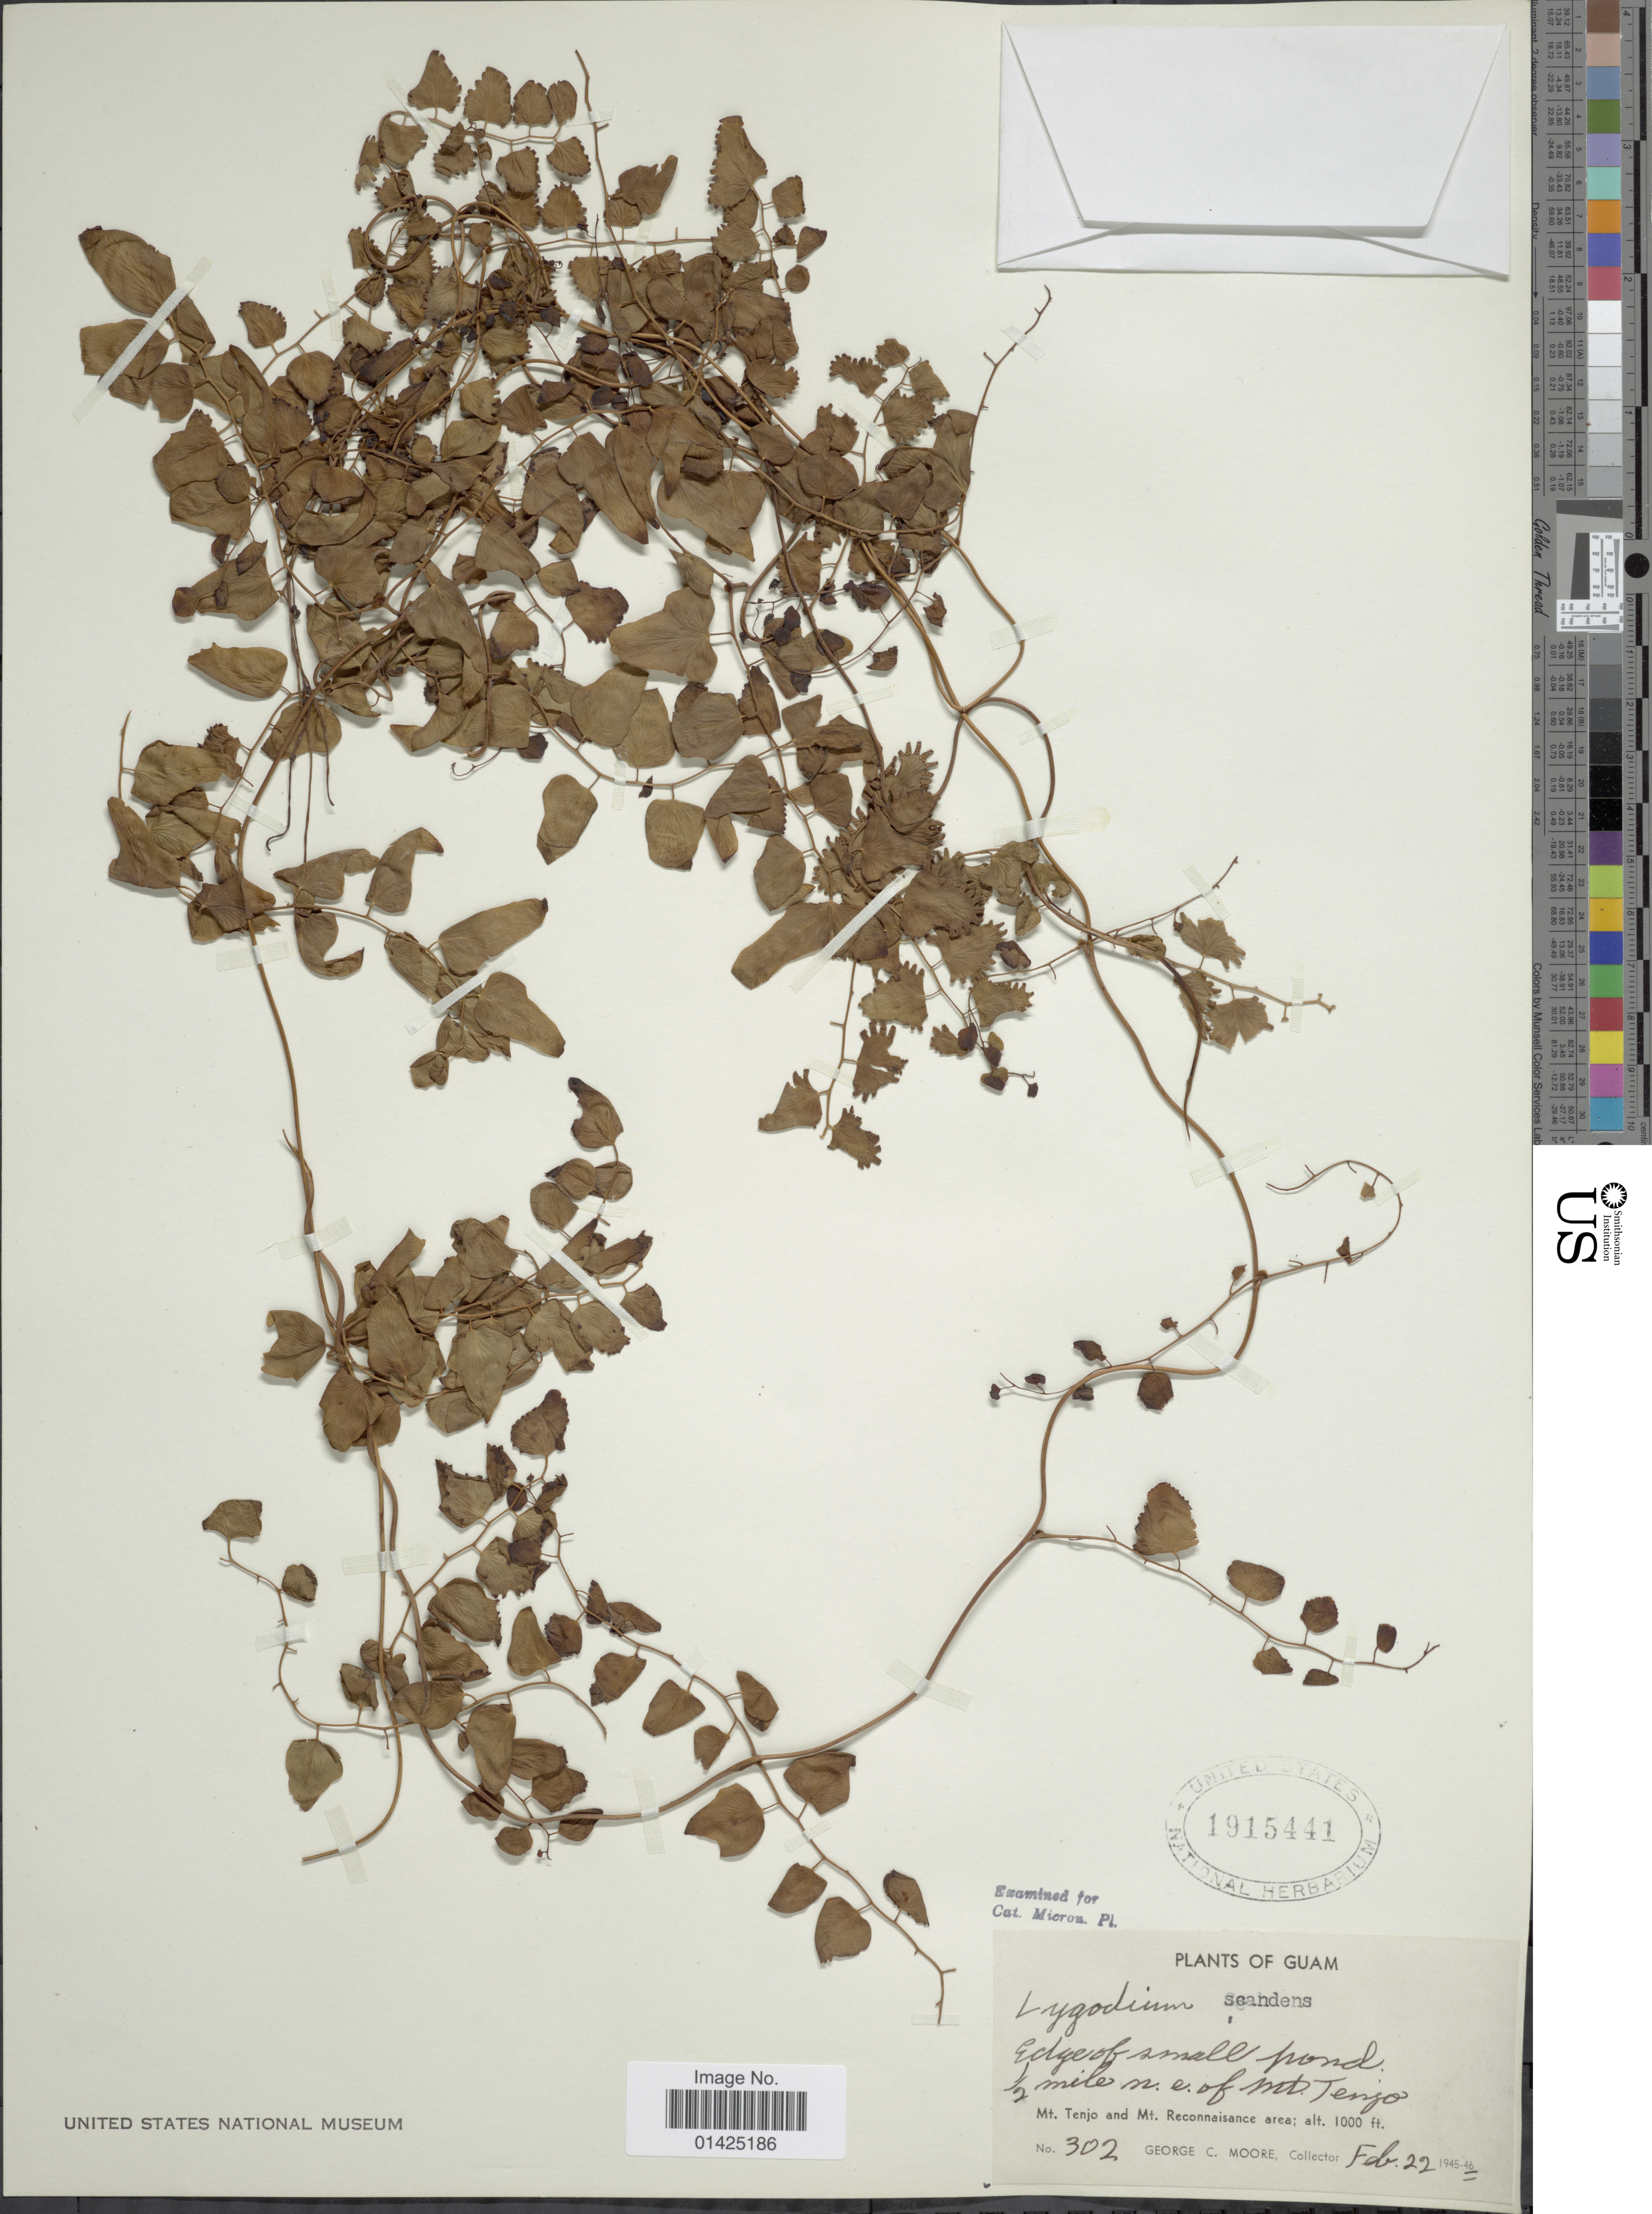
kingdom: Plantae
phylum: Tracheophyta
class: Polypodiopsida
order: Schizaeales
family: Lygodiaceae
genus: Lygodium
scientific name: Lygodium microphyllum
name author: (Cav.) R. Br.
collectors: G. C. Moore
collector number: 302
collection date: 1946-02-22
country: Guam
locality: Seandens, Edye of small pond 1/2 mile n.e. of Mt. Tenjo and Mt. Reconnaisance area. [interpreted]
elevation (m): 305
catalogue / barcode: US 1915411